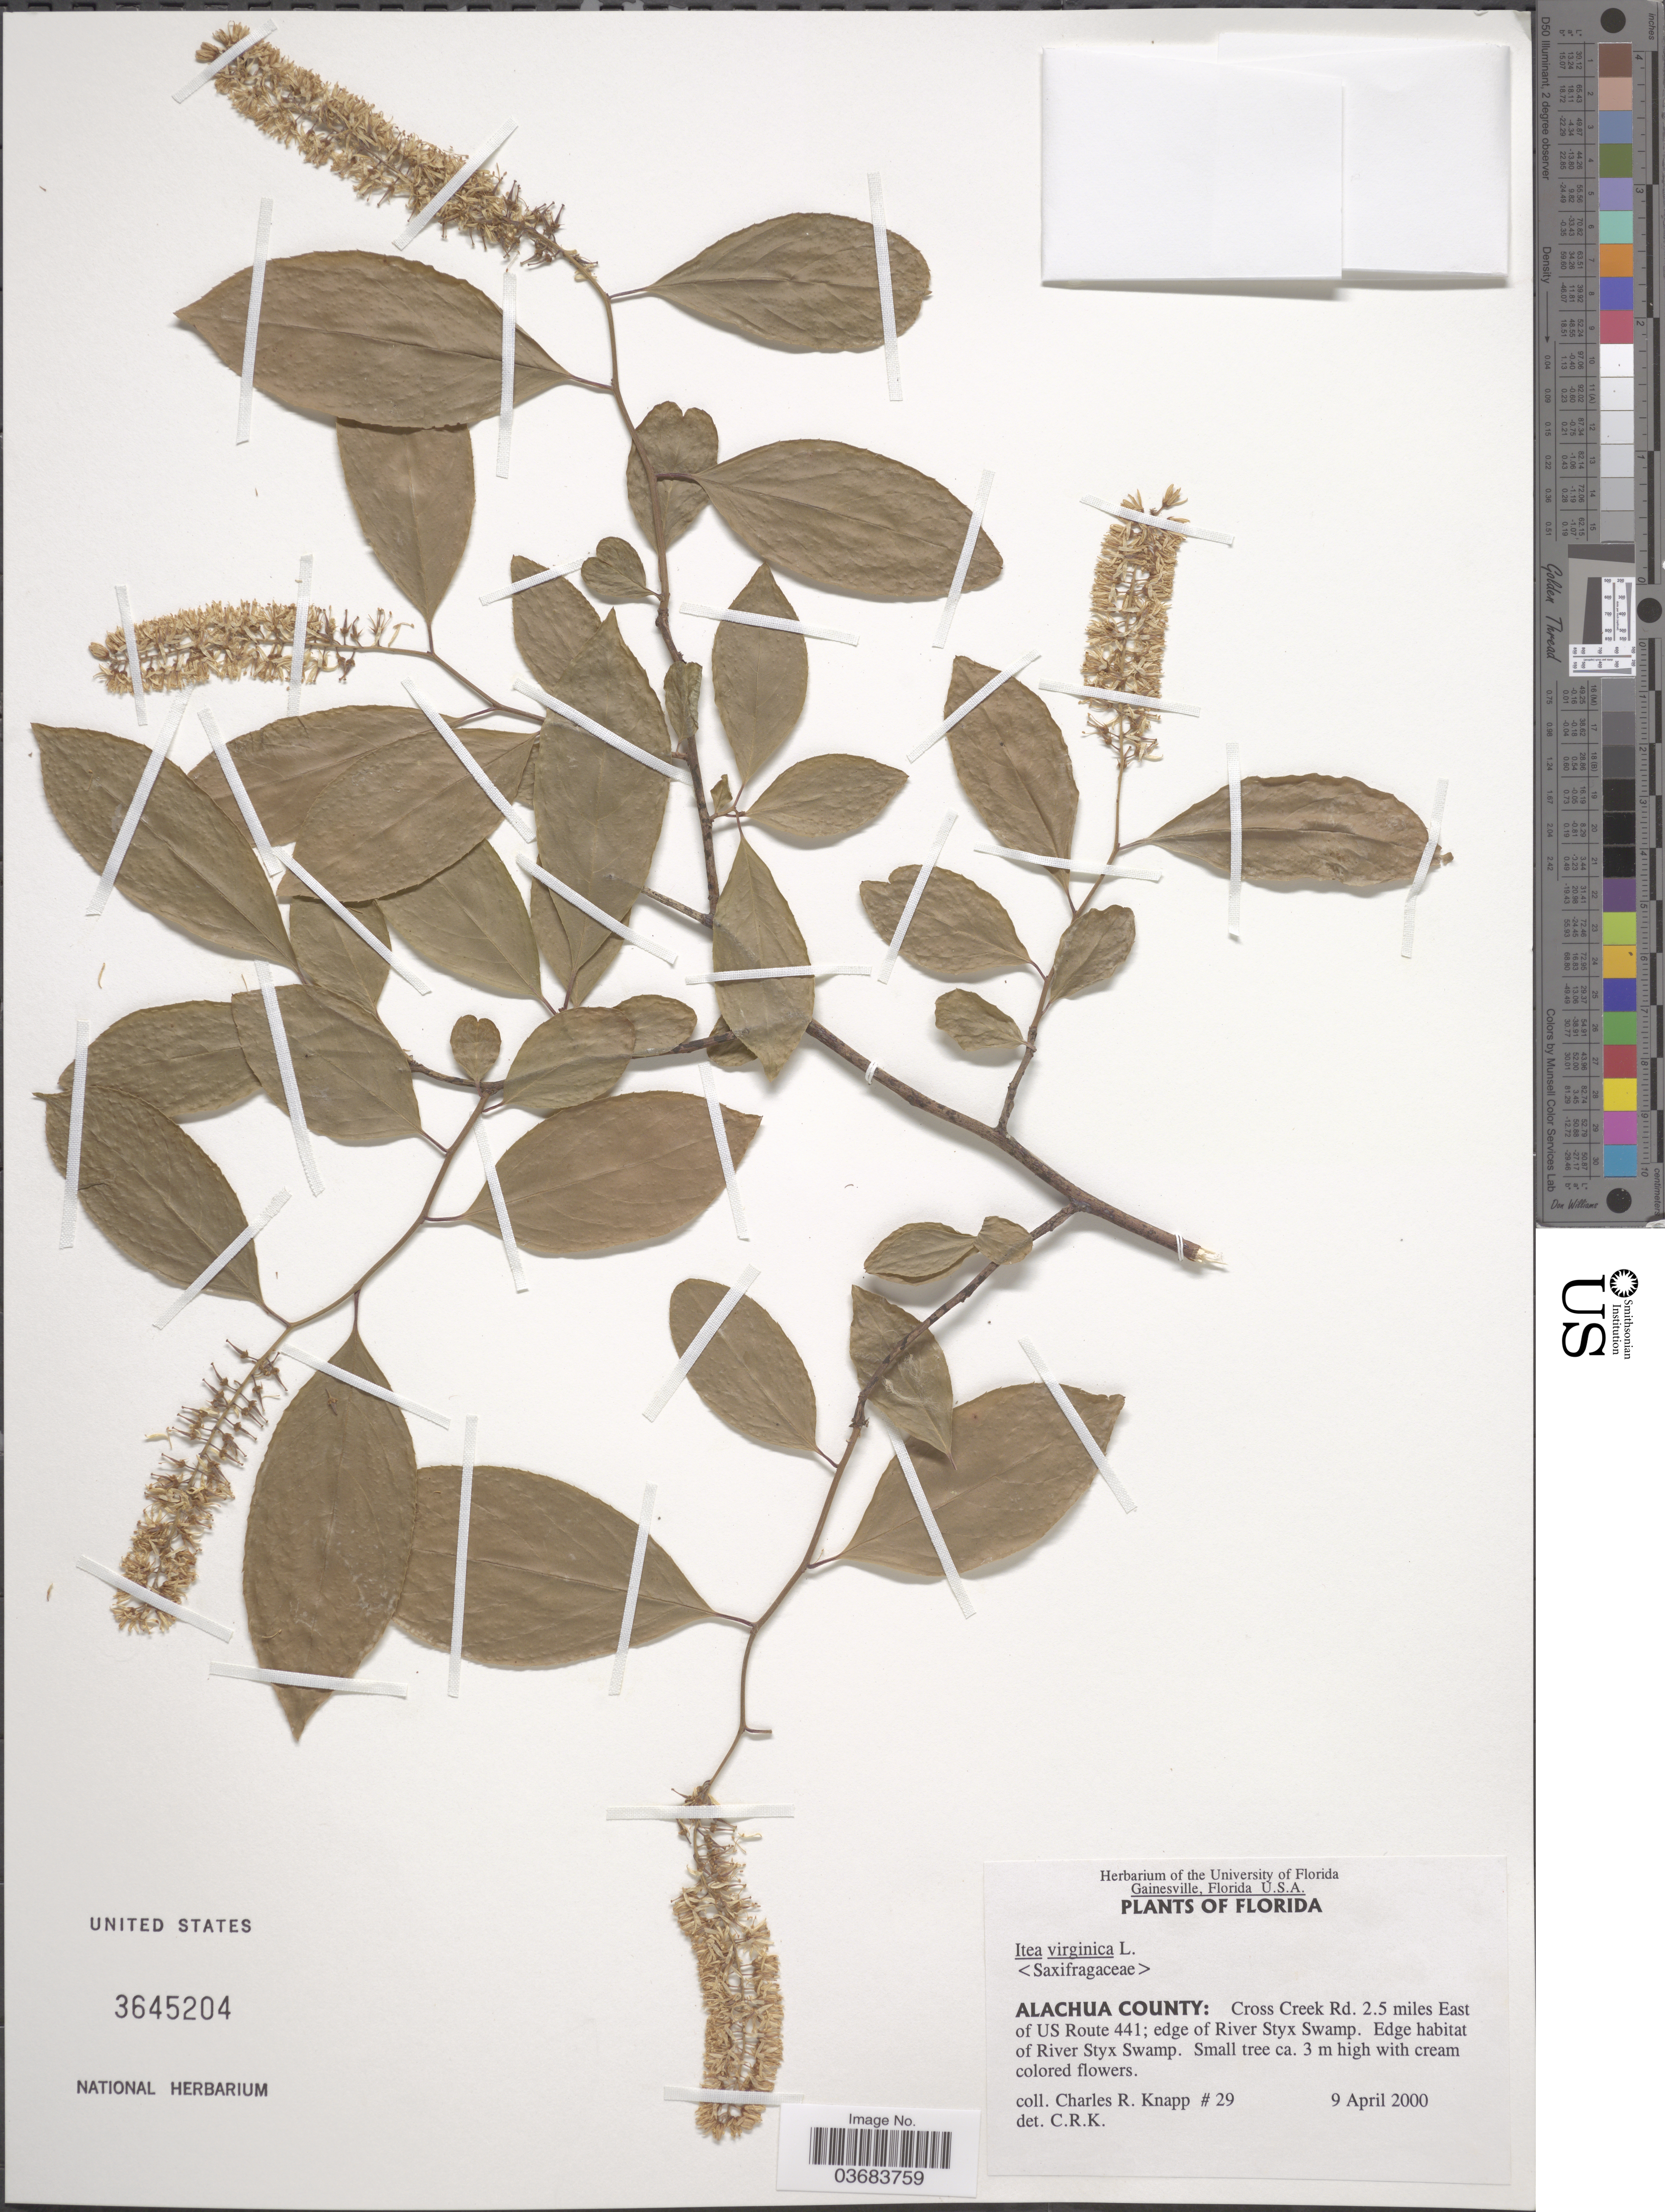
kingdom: Plantae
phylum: Tracheophyta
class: Magnoliopsida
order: Saxifragales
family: Iteaceae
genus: Itea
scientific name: Itea virginica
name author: L.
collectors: C. Knapp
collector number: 29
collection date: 2000-04-09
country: United States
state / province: Florida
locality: Alachua County: Cross Creek Rd. 2.5 miles East of US Route 441; edge of River Styx Swamp.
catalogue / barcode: US 3645204